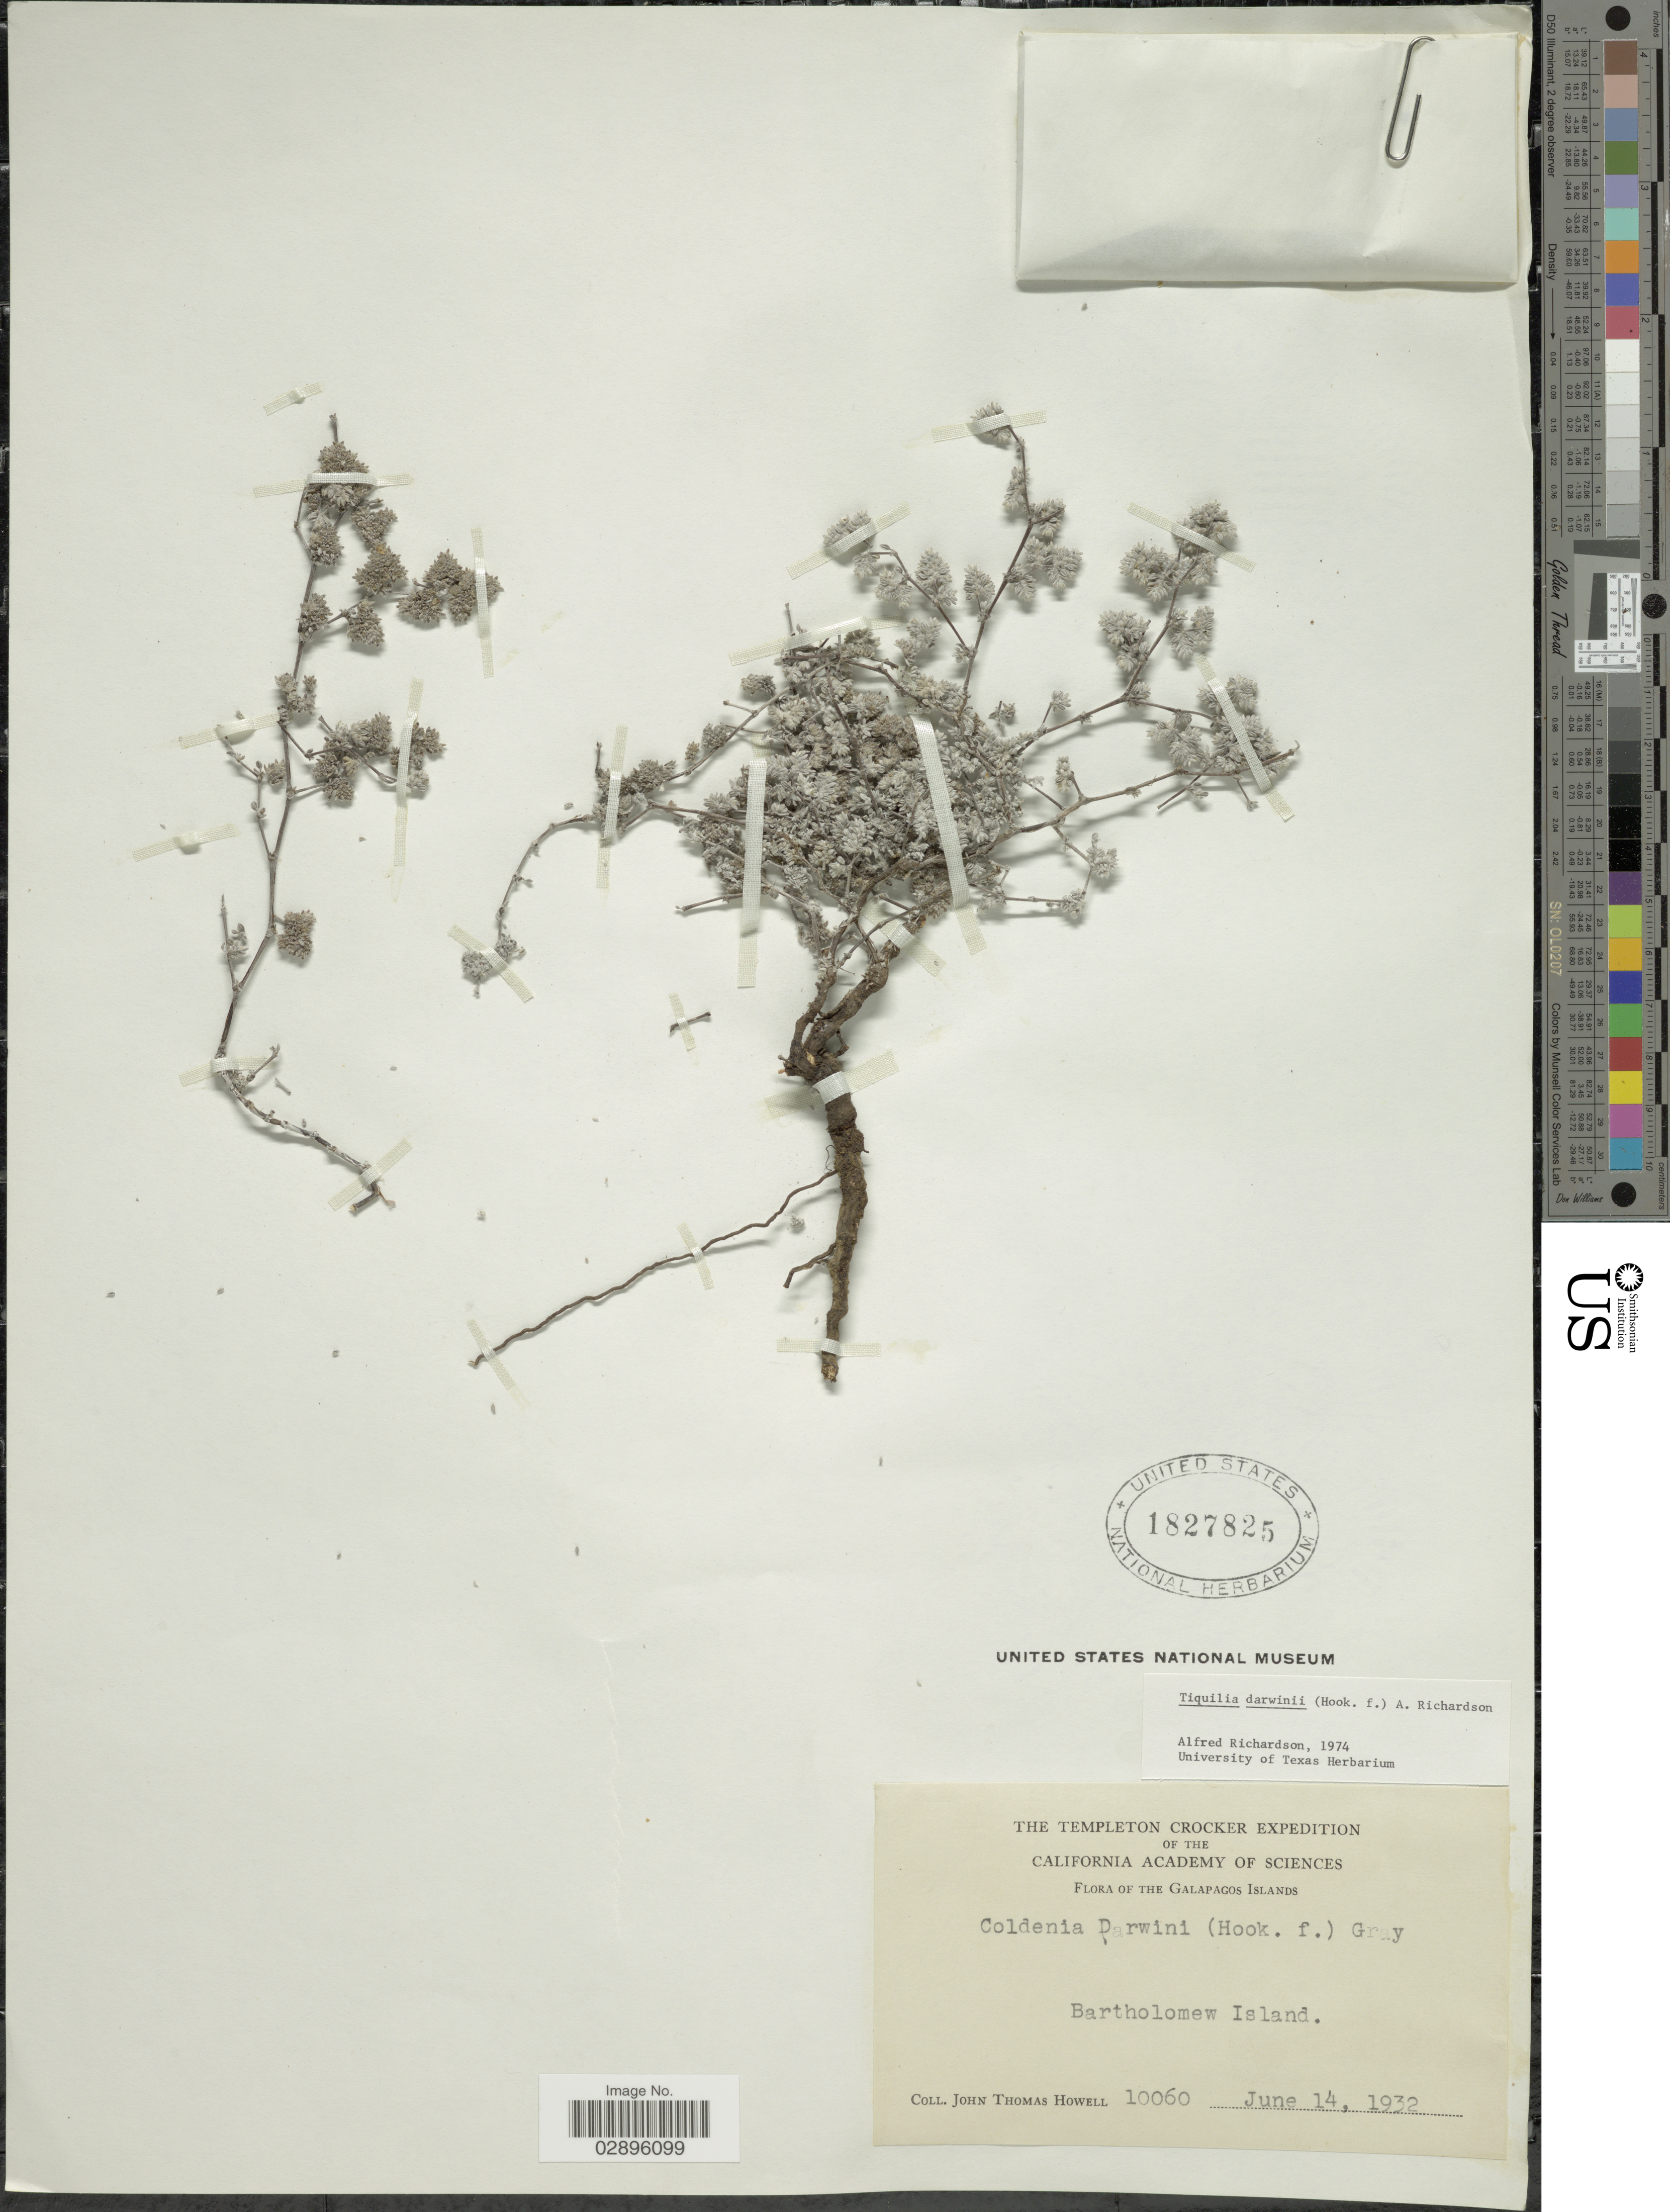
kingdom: Plantae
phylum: Tracheophyta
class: Magnoliopsida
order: Boraginales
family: Ehretiaceae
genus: Tiquilia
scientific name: Tiquilia darwinii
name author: (Hook. f.) A.T. Richardson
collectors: J. T. Howell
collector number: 10060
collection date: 1932-06-14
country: Ecuador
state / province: Colón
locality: The Galapagos Islands. Bartholomew Island.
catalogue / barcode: US 1827825